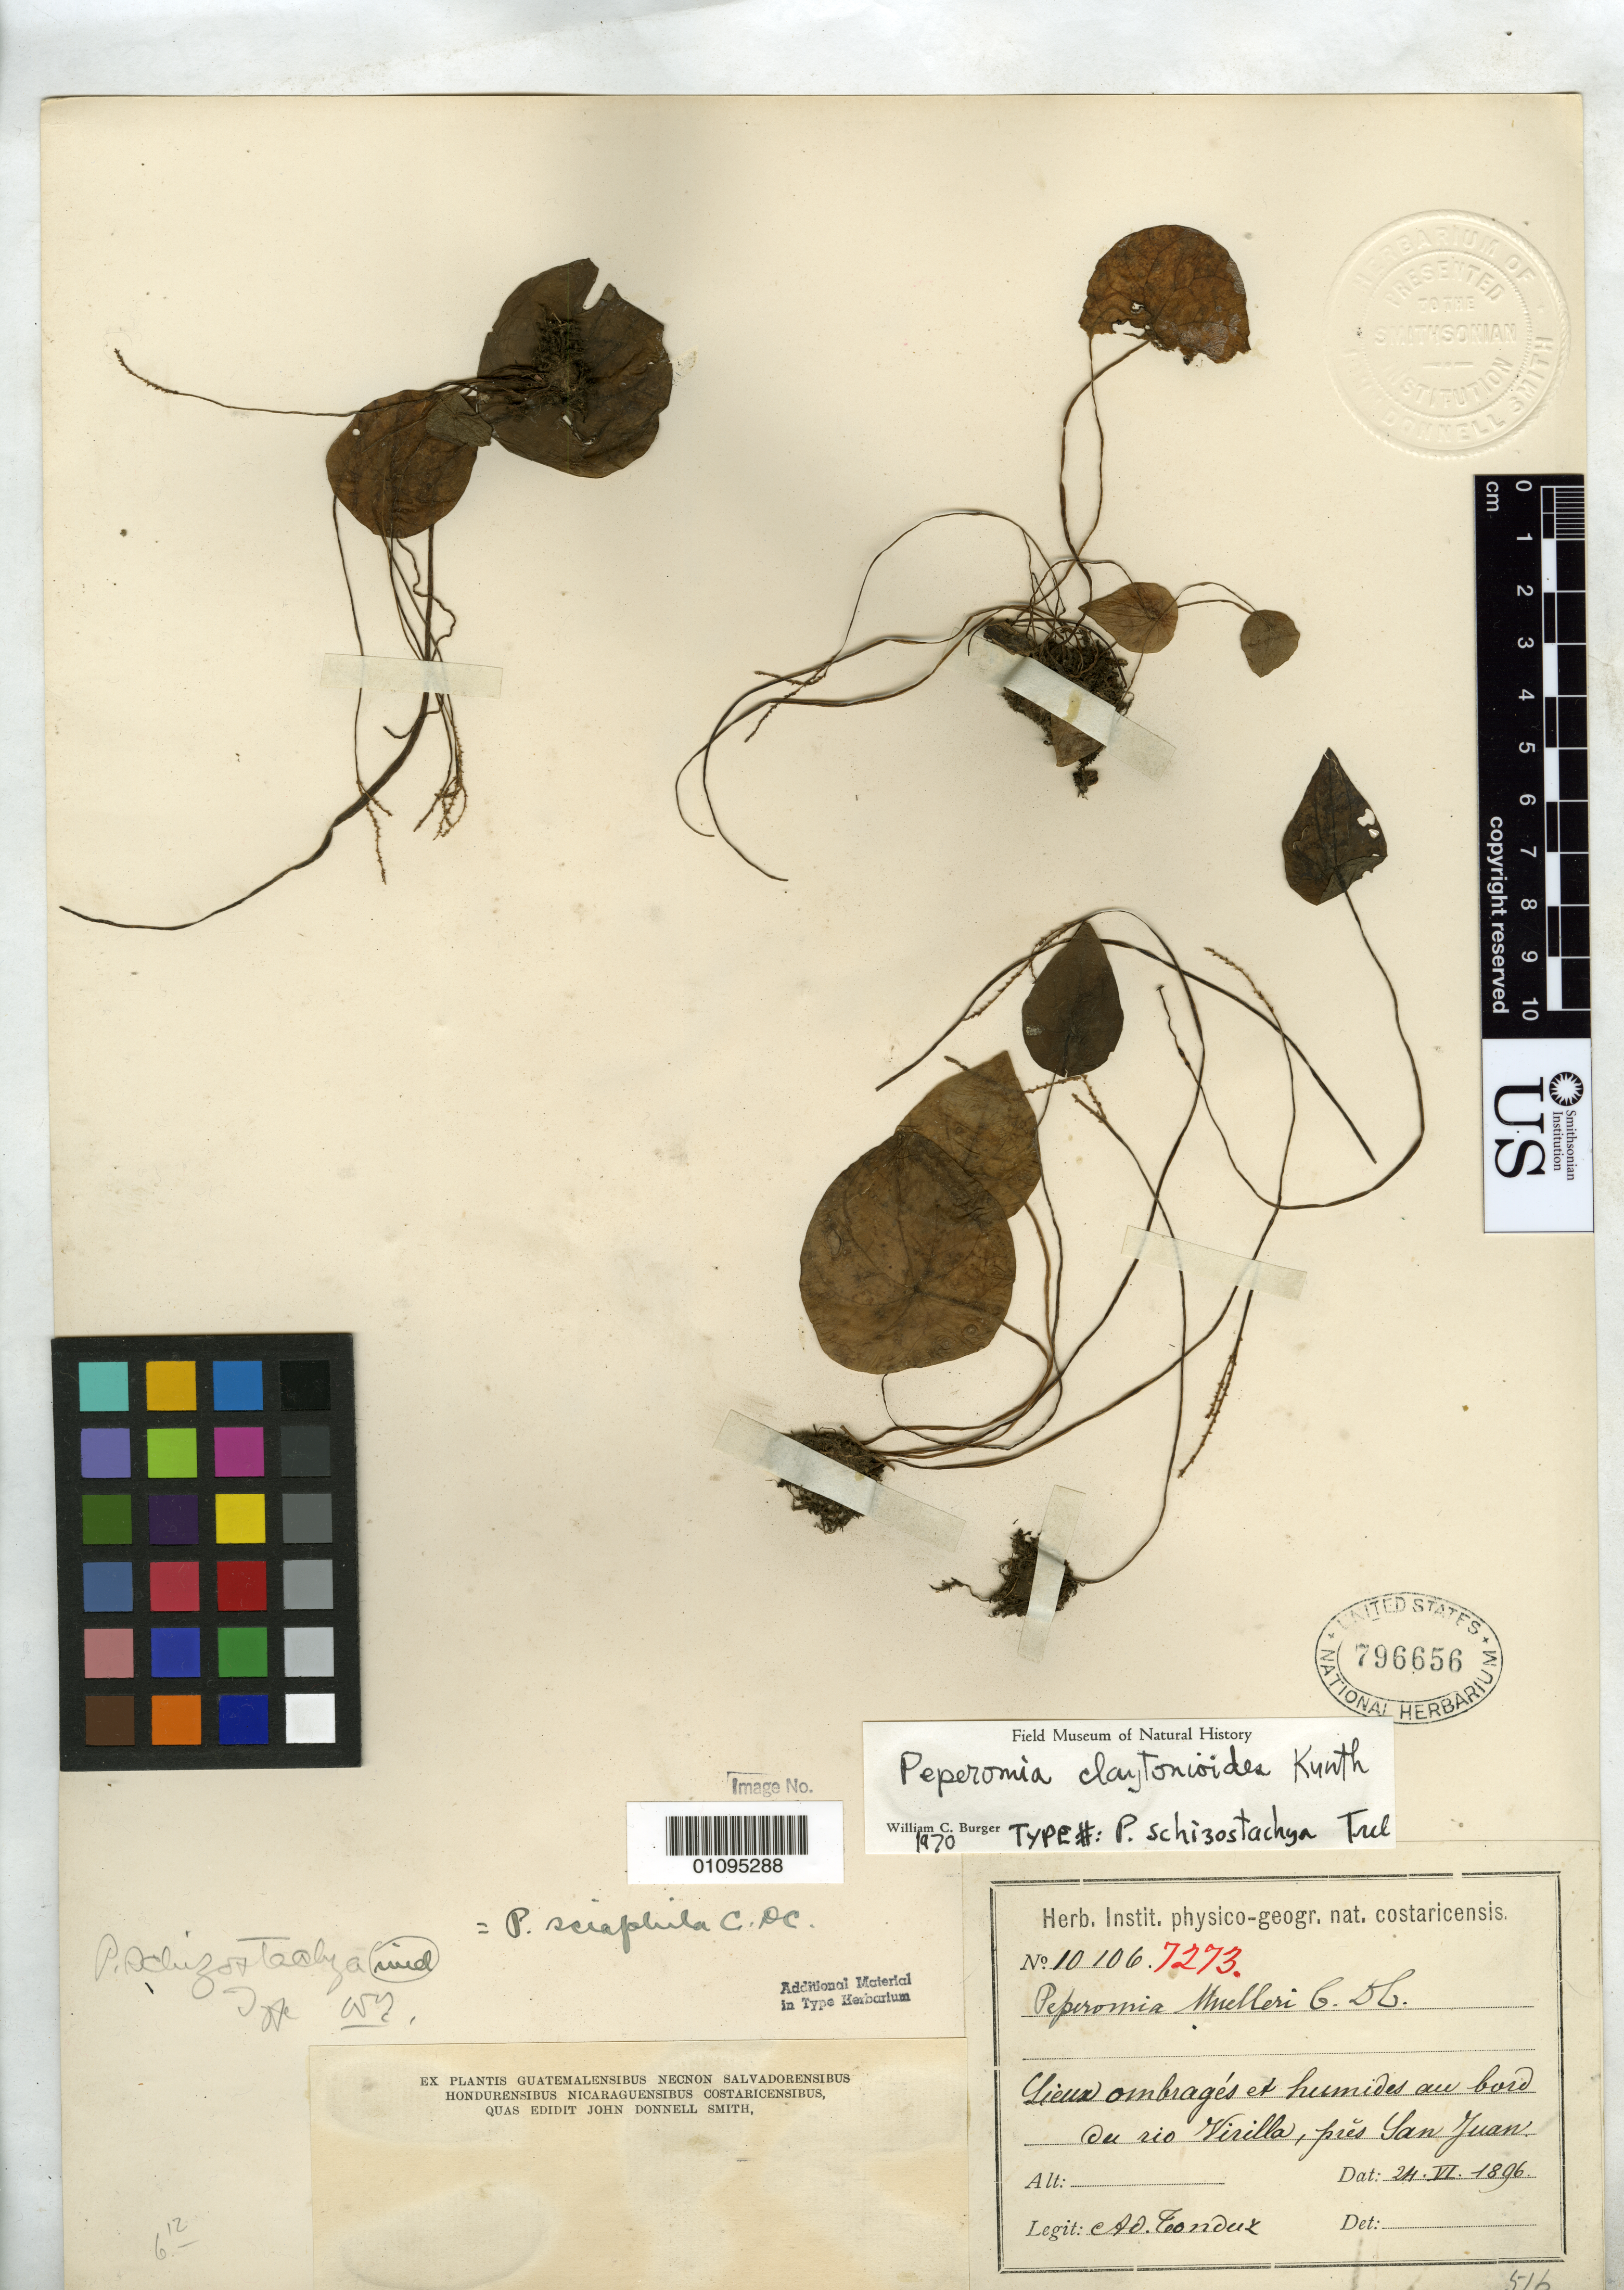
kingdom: Plantae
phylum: Tracheophyta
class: Magnoliopsida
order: Piperales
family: Piperaceae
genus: Peperomia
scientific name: Peperomia schizostachya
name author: Trel.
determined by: Burger, William C.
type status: Holotype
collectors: A. Tonduz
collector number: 10106 (7273)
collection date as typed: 24 Jul 1896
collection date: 1896-07-24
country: Costa Rica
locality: Rio Virilla, near San Juan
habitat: Lieuz ombrages humides au bord du rio Virilla.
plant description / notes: Annotated as "Type #" by W.C. Burger (1970) but annotated by Trelease as "Type" and presumably the holotype.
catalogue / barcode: US 796656